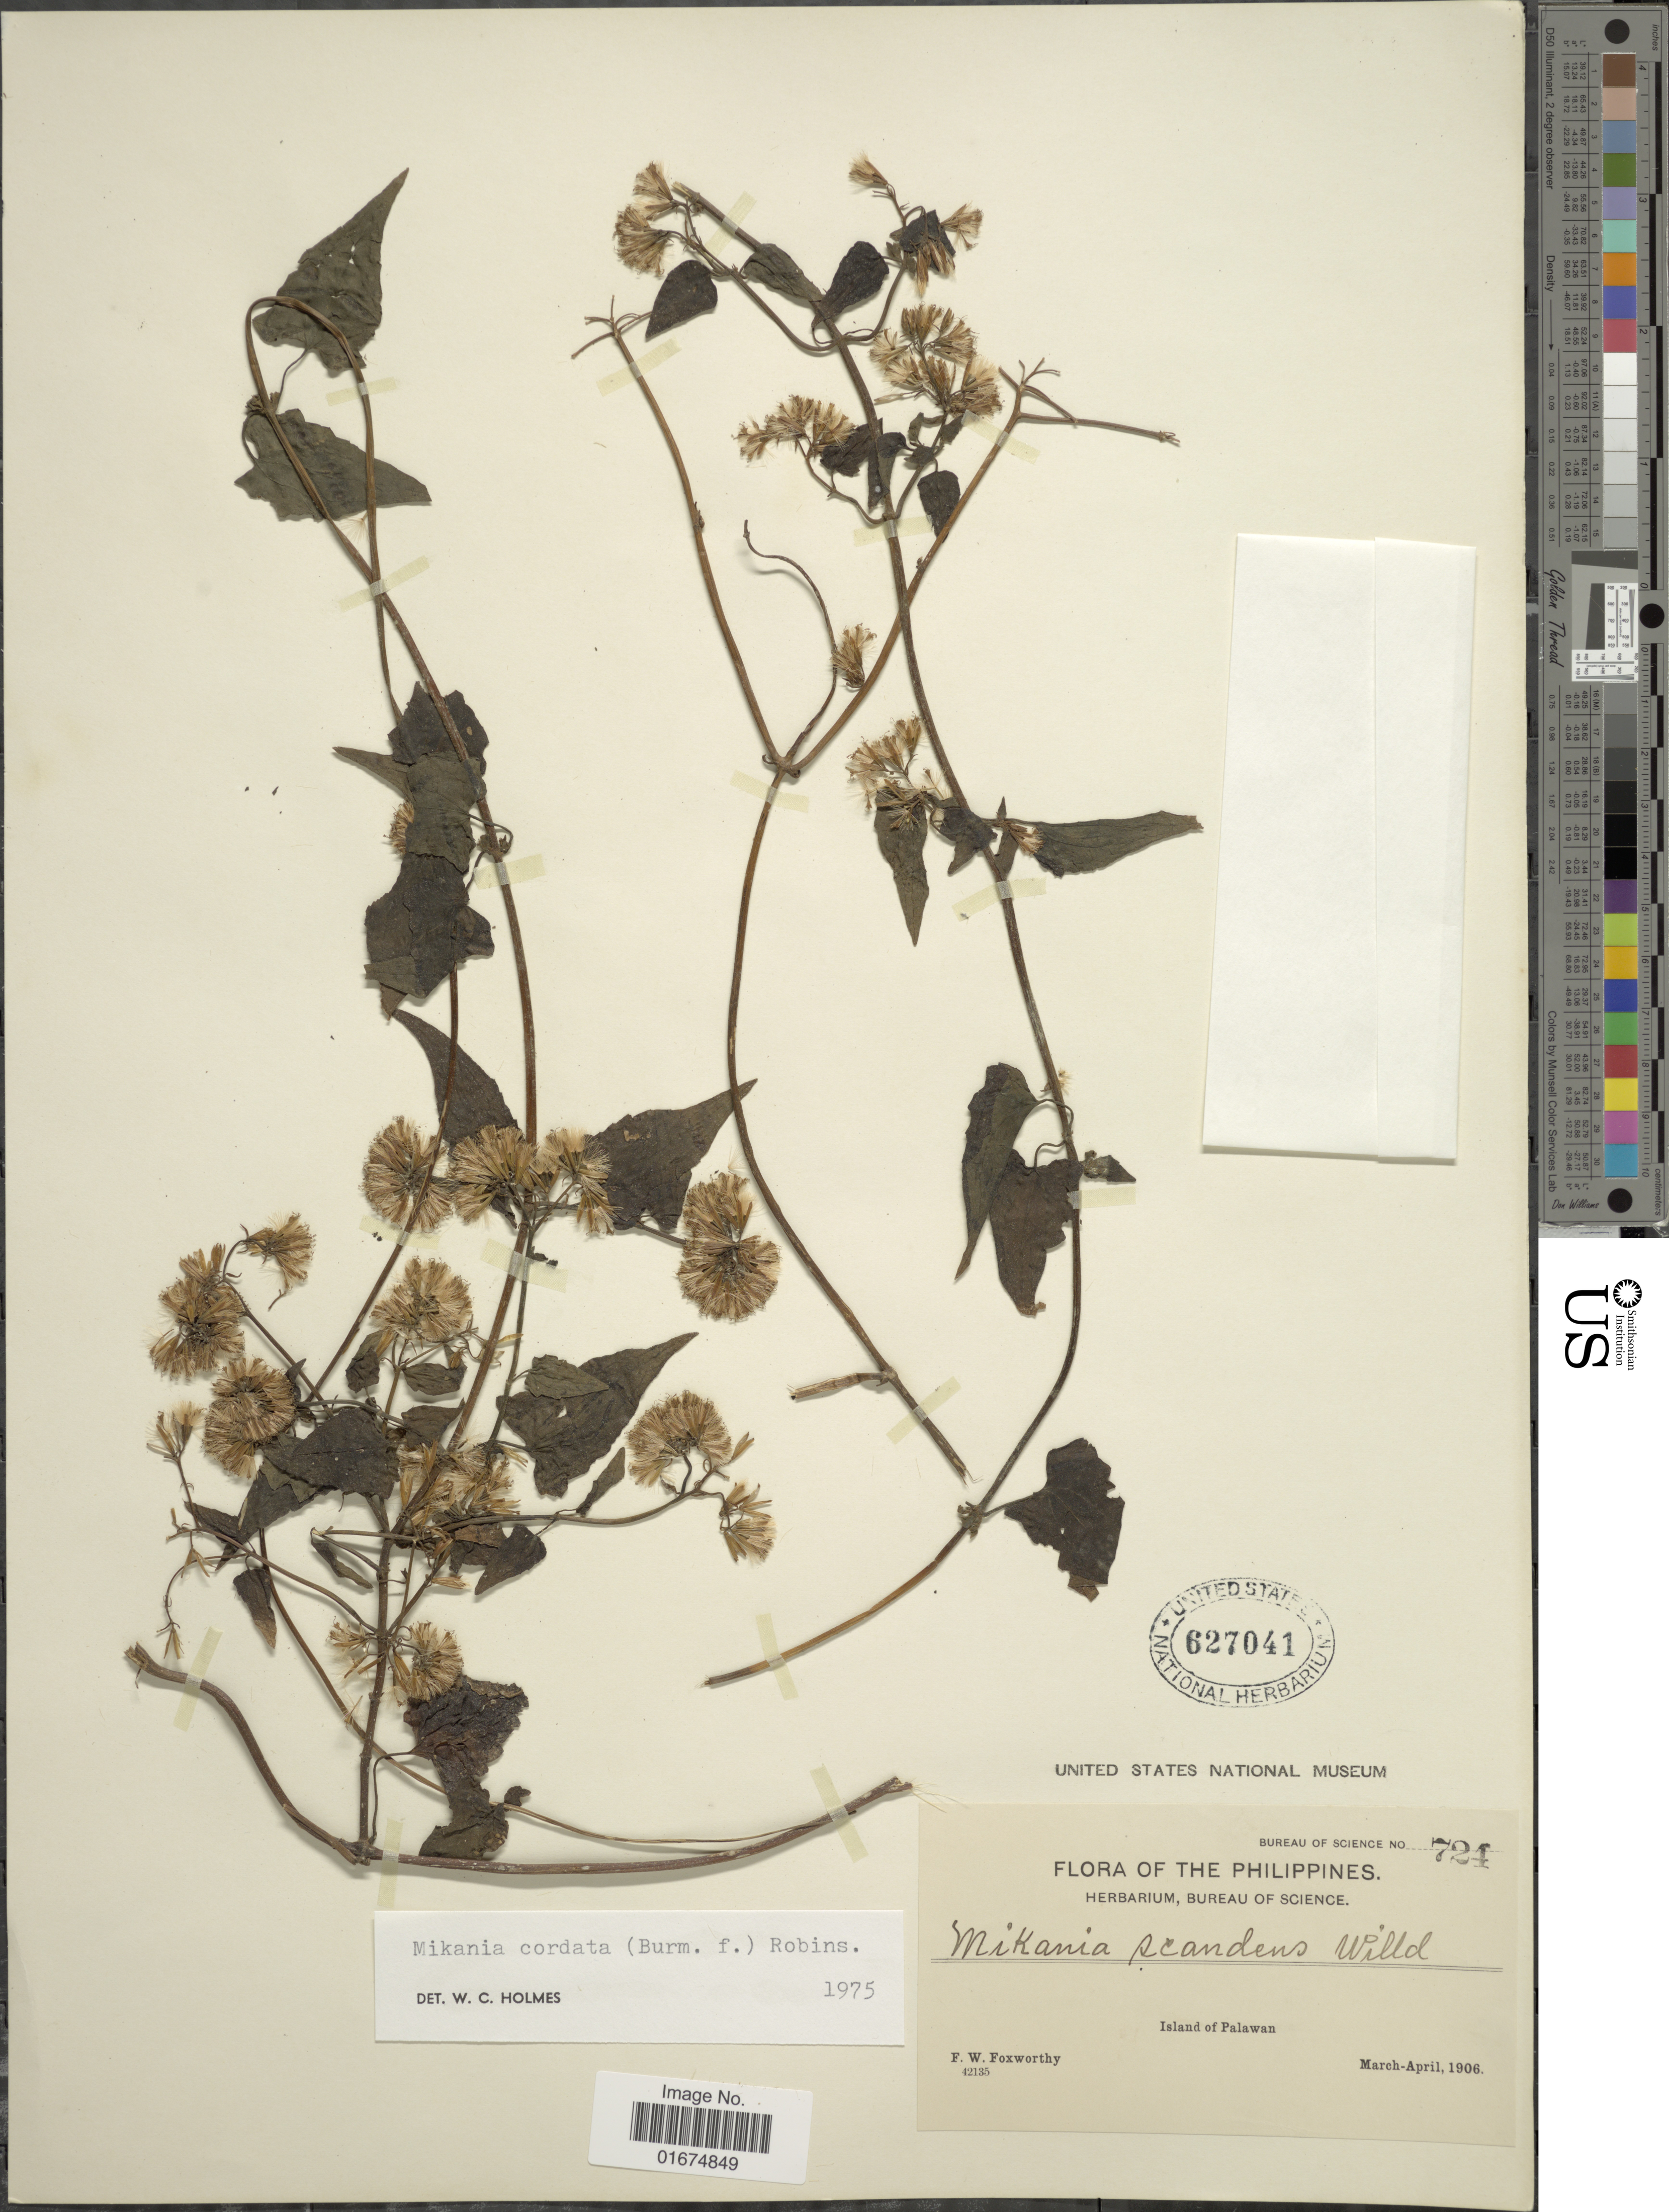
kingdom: Plantae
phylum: Tracheophyta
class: Magnoliopsida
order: Asterales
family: Asteraceae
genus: Mikania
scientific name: Mikania cordata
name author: (Burm. f.) B.L. Rob.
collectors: F. W. Foxworthy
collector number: Bureau of Science 724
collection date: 1906-03/1906-04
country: Philippines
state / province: Mimaropa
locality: Island of Palawan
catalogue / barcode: US 627041